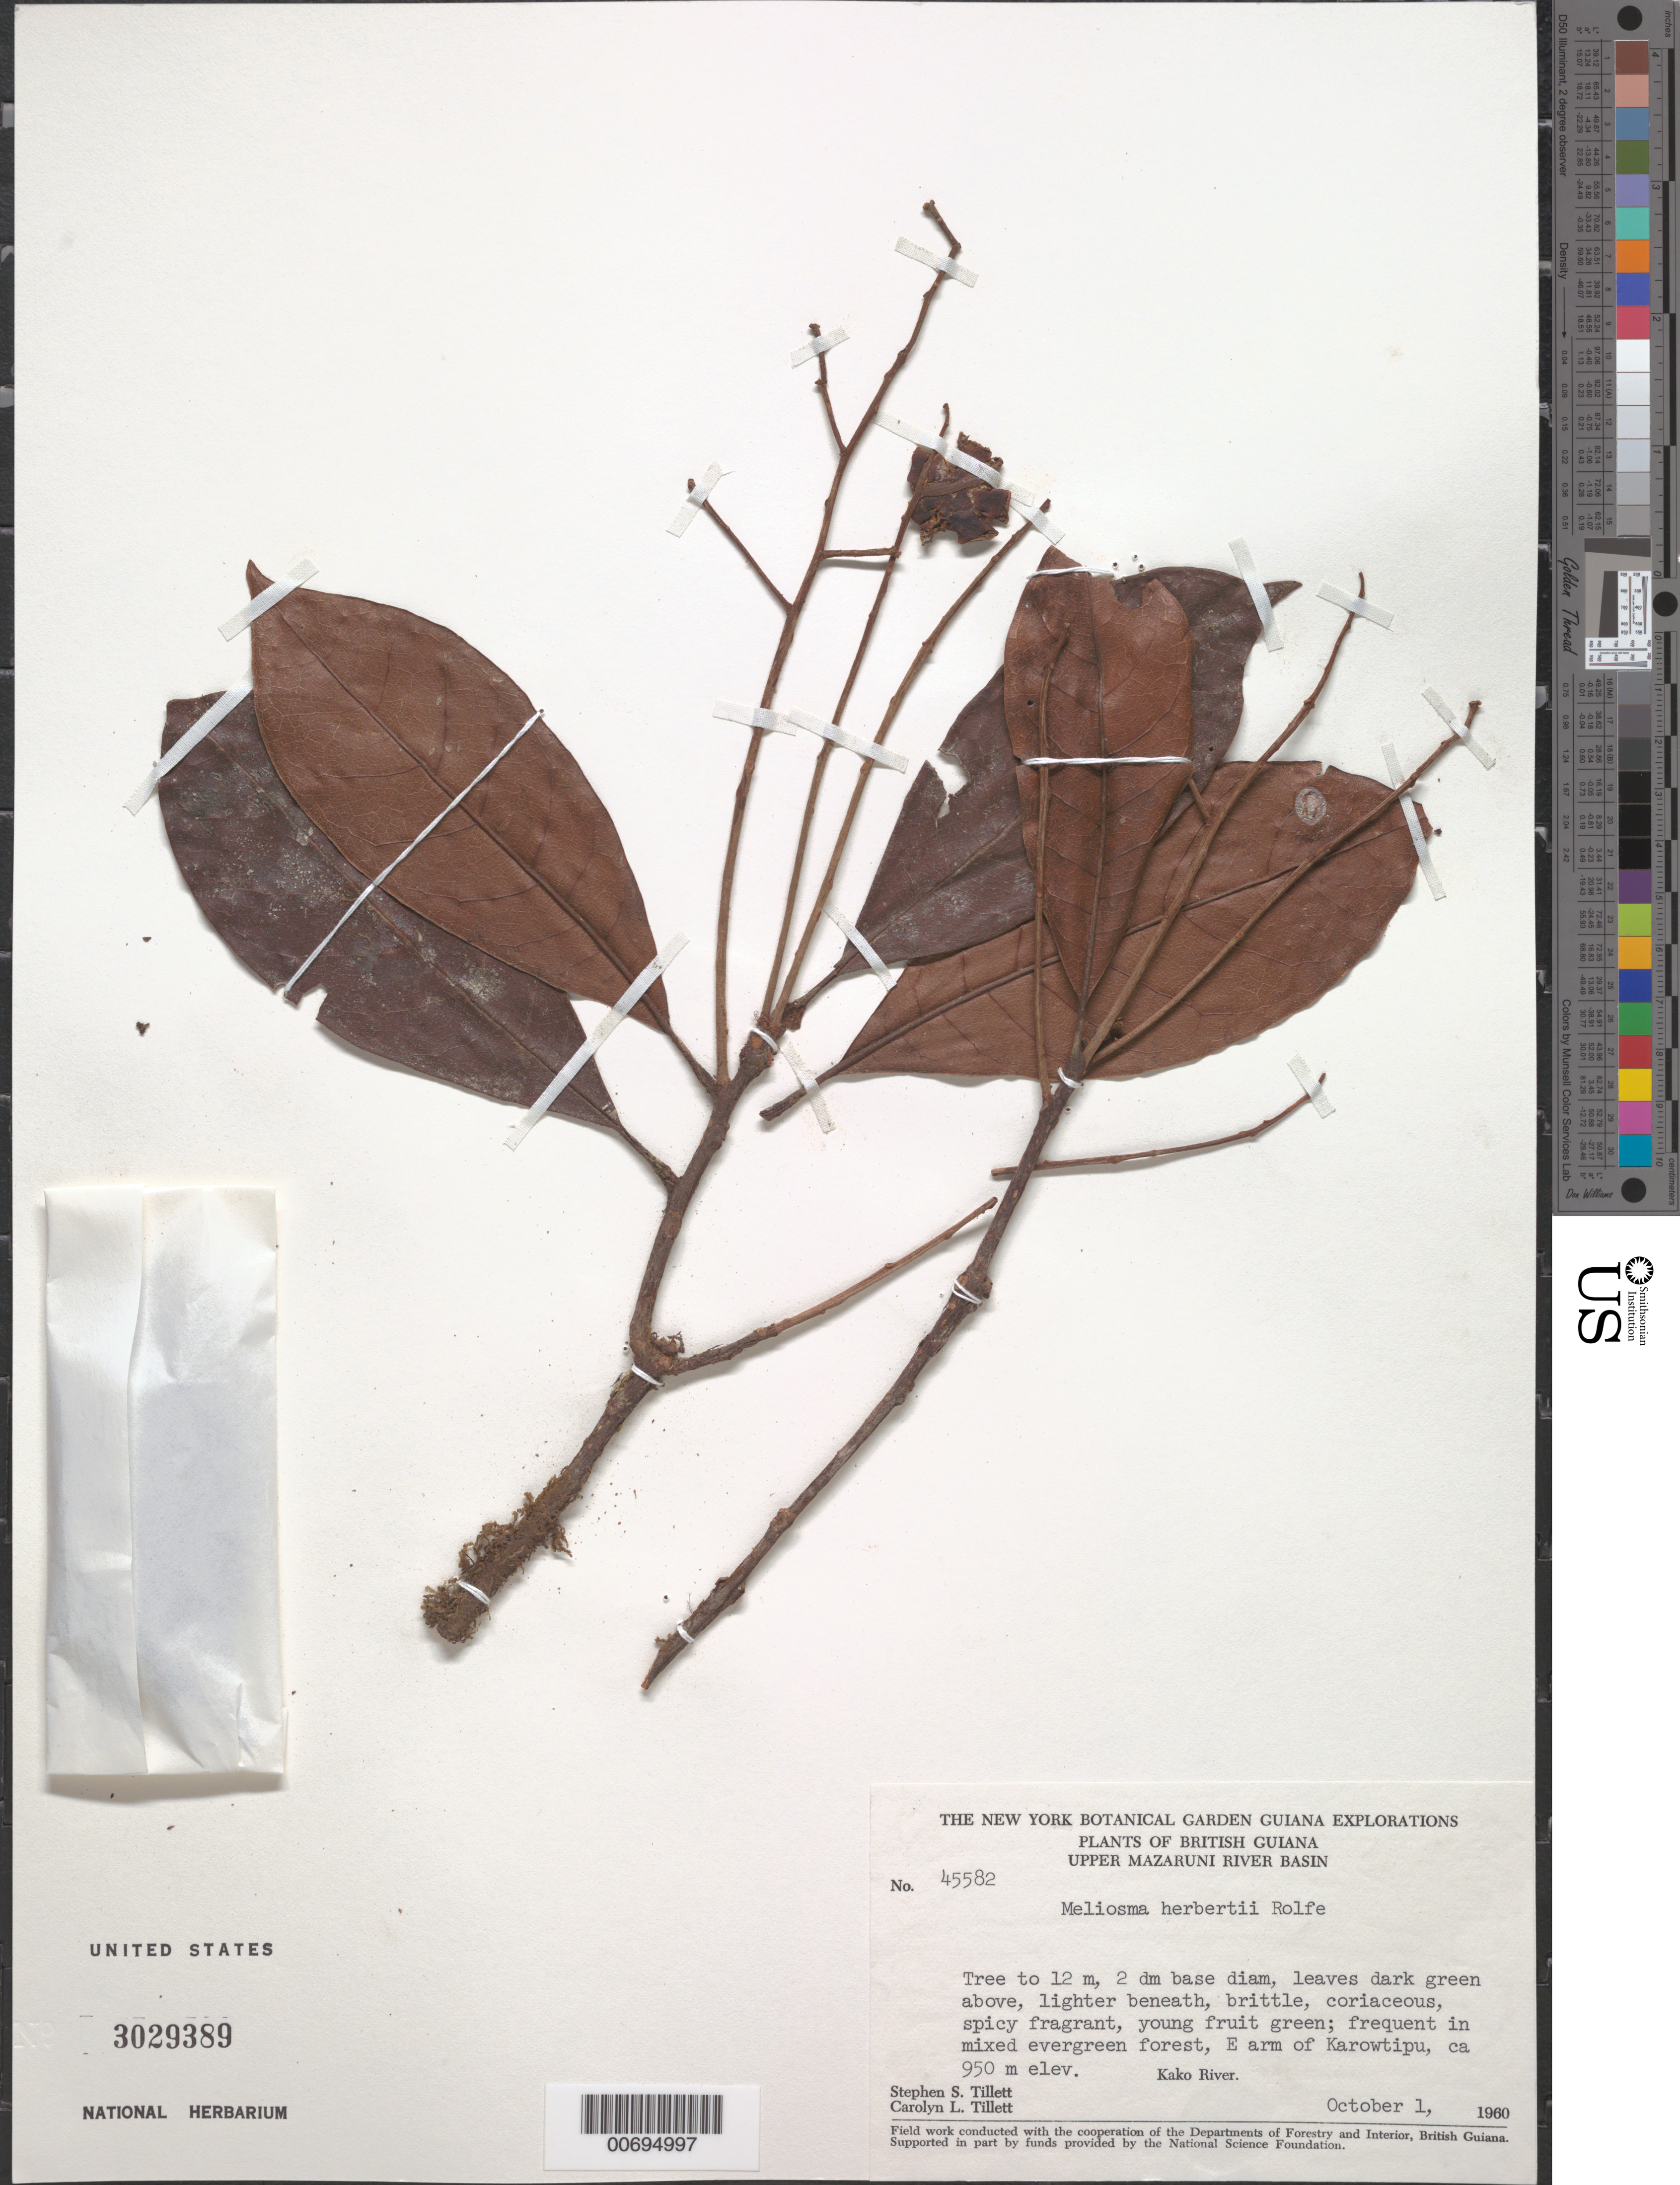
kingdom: Plantae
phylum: Tracheophyta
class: Magnoliopsida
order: Proteales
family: Sabiaceae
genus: Meliosma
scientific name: Meliosma herbertii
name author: Rolfe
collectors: S. S. Tillett, C. L. Tillett & R. Boyan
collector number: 45582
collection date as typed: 1-Oct-60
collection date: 1960-10-01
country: Guyana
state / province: Cuyuni-Mazaruni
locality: Karowtipu, E end of, Kako R., upper Mazaruni River Basin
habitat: Mixed evergreen forest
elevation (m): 945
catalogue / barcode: US 3029389